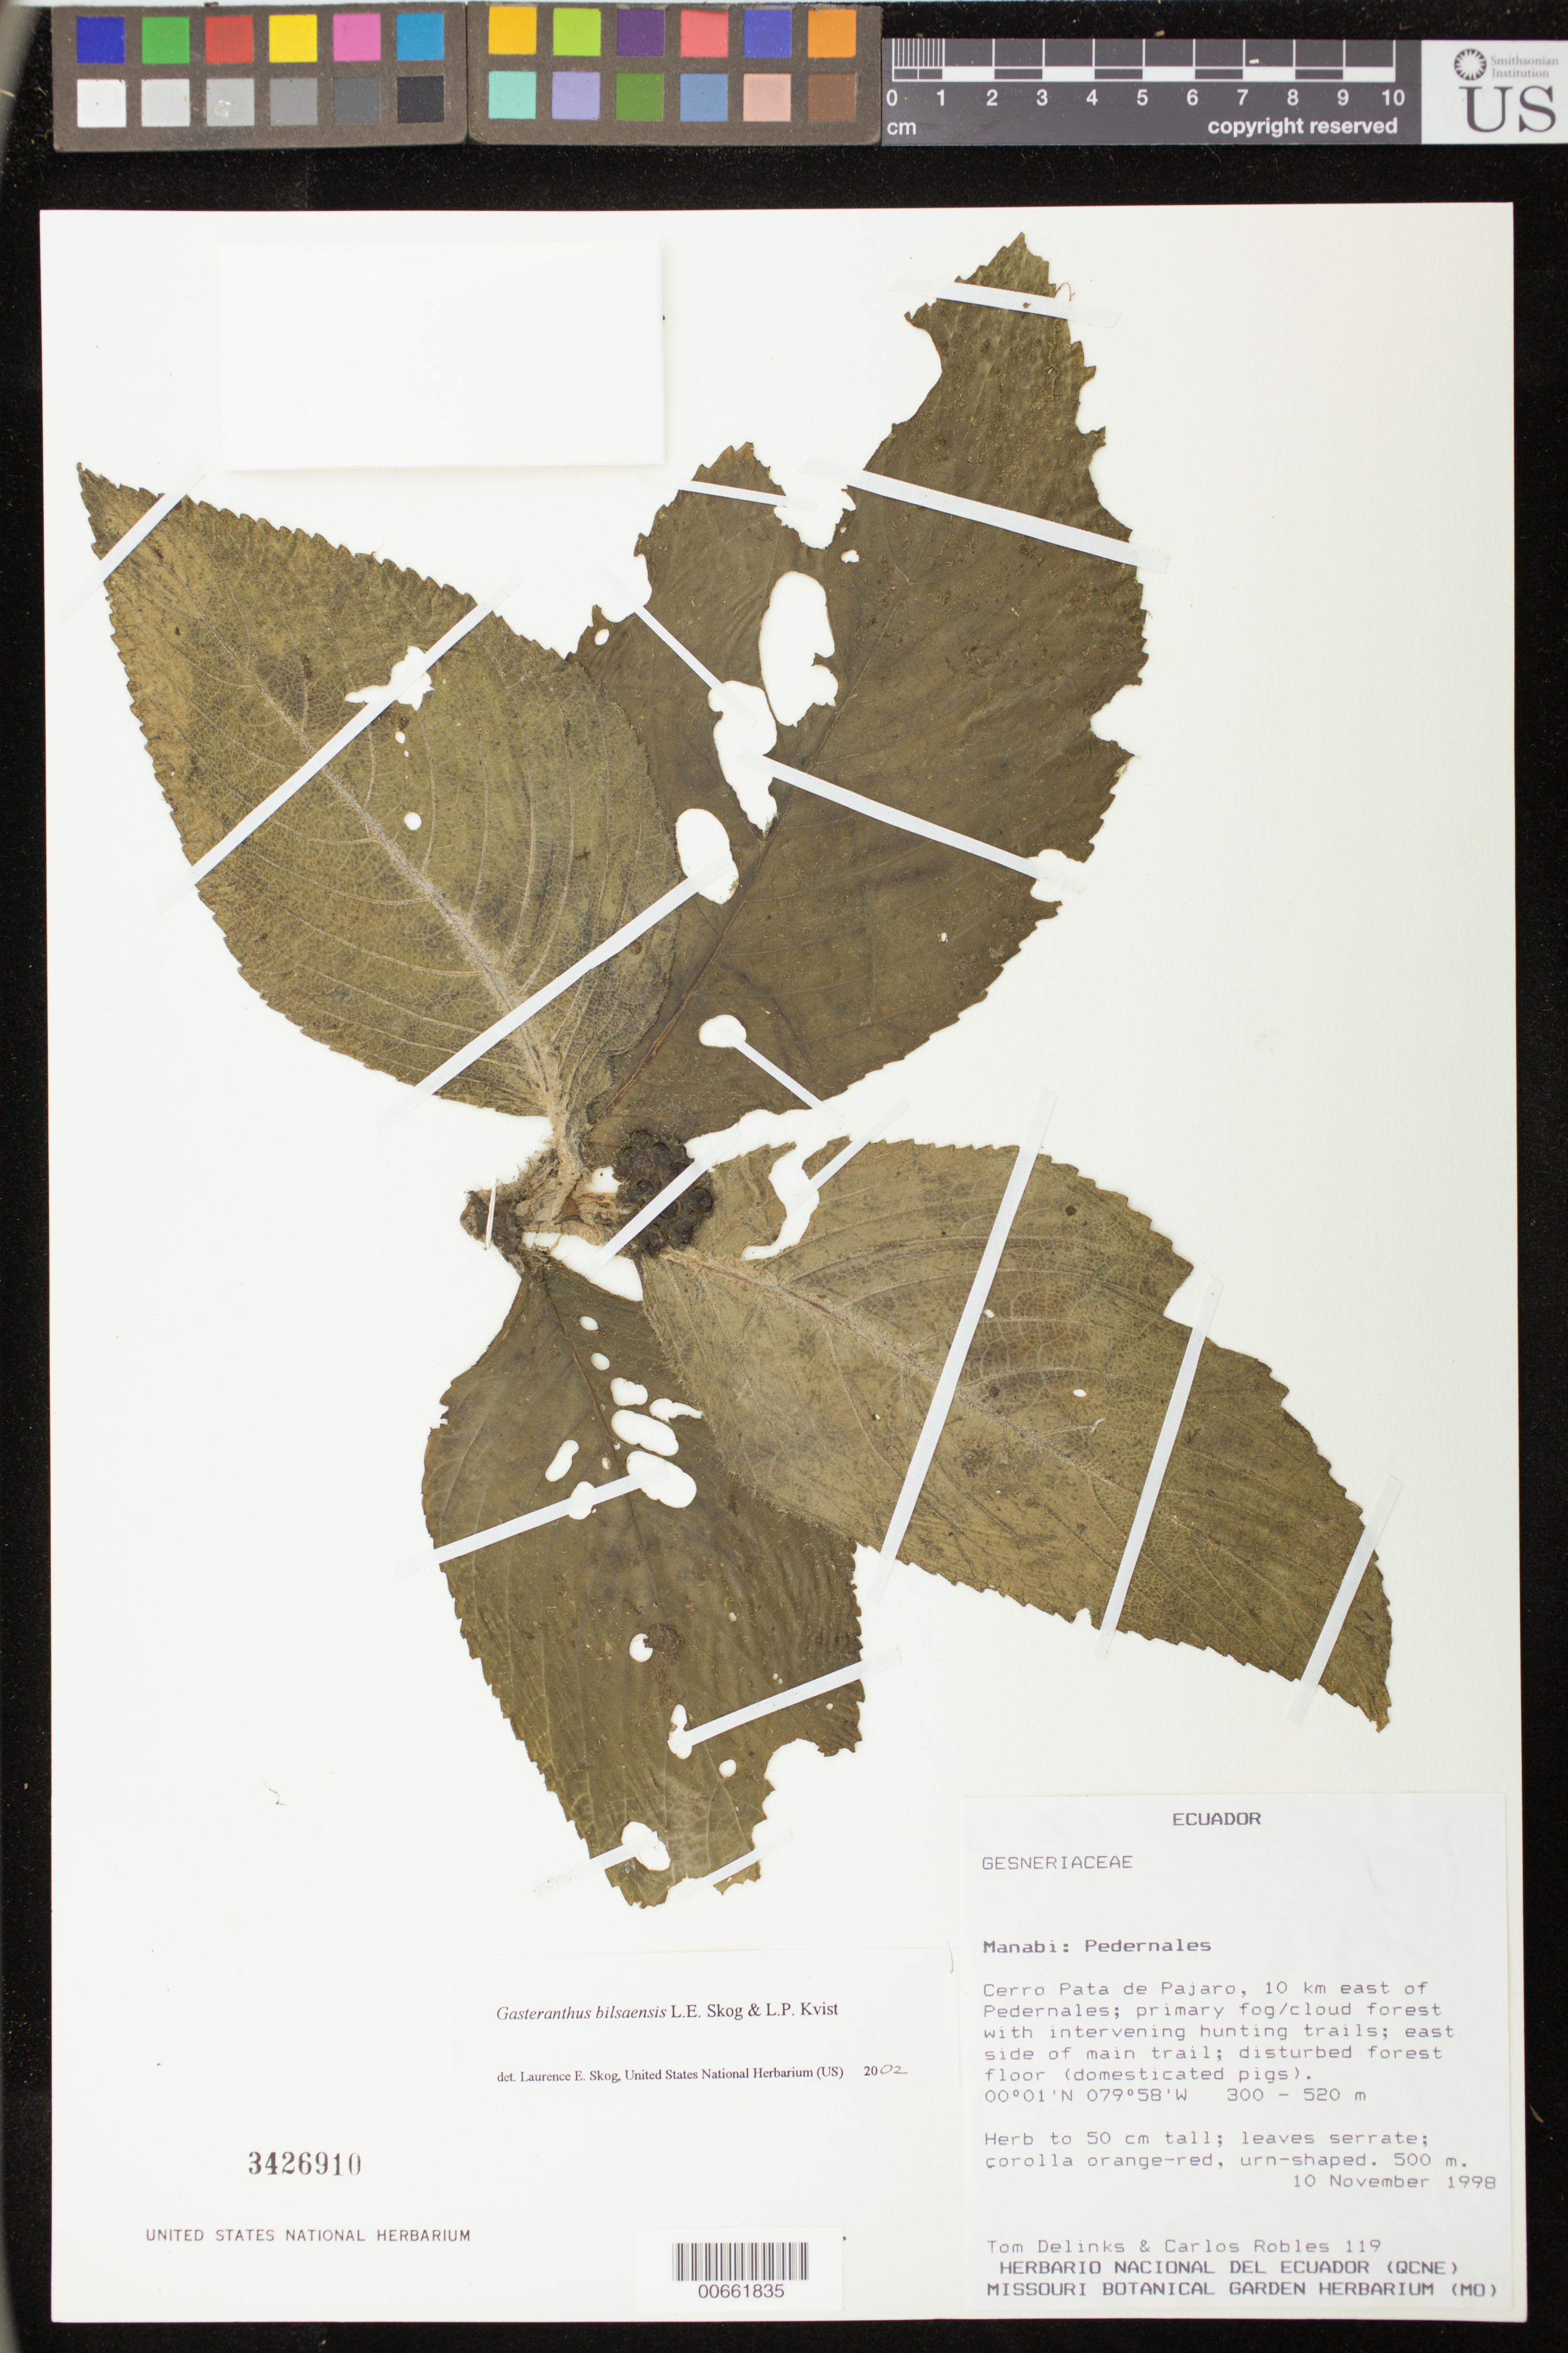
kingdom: Plantae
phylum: Tracheophyta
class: Magnoliopsida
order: Lamiales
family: Gesneriaceae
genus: Gasteranthus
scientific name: Gasteranthus bilsaensis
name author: L.E. Skog & L.P. Kvist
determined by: Clark, J. L., (SEL), The Marie Selby Botanical Garden (UNITED STATES)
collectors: T. Delinks & C. Robles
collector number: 119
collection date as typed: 10 Nov 1998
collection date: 1998-11-10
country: Ecuador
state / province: Manabí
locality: Pedernales, Cerro Pata de Pajaro, 10 km east of Pedernales; east side of main trail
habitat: Primary fog/cloud forest with intervening hunting trails; disturbed forest floor (domesticated pigs)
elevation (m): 300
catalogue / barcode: US 3426910